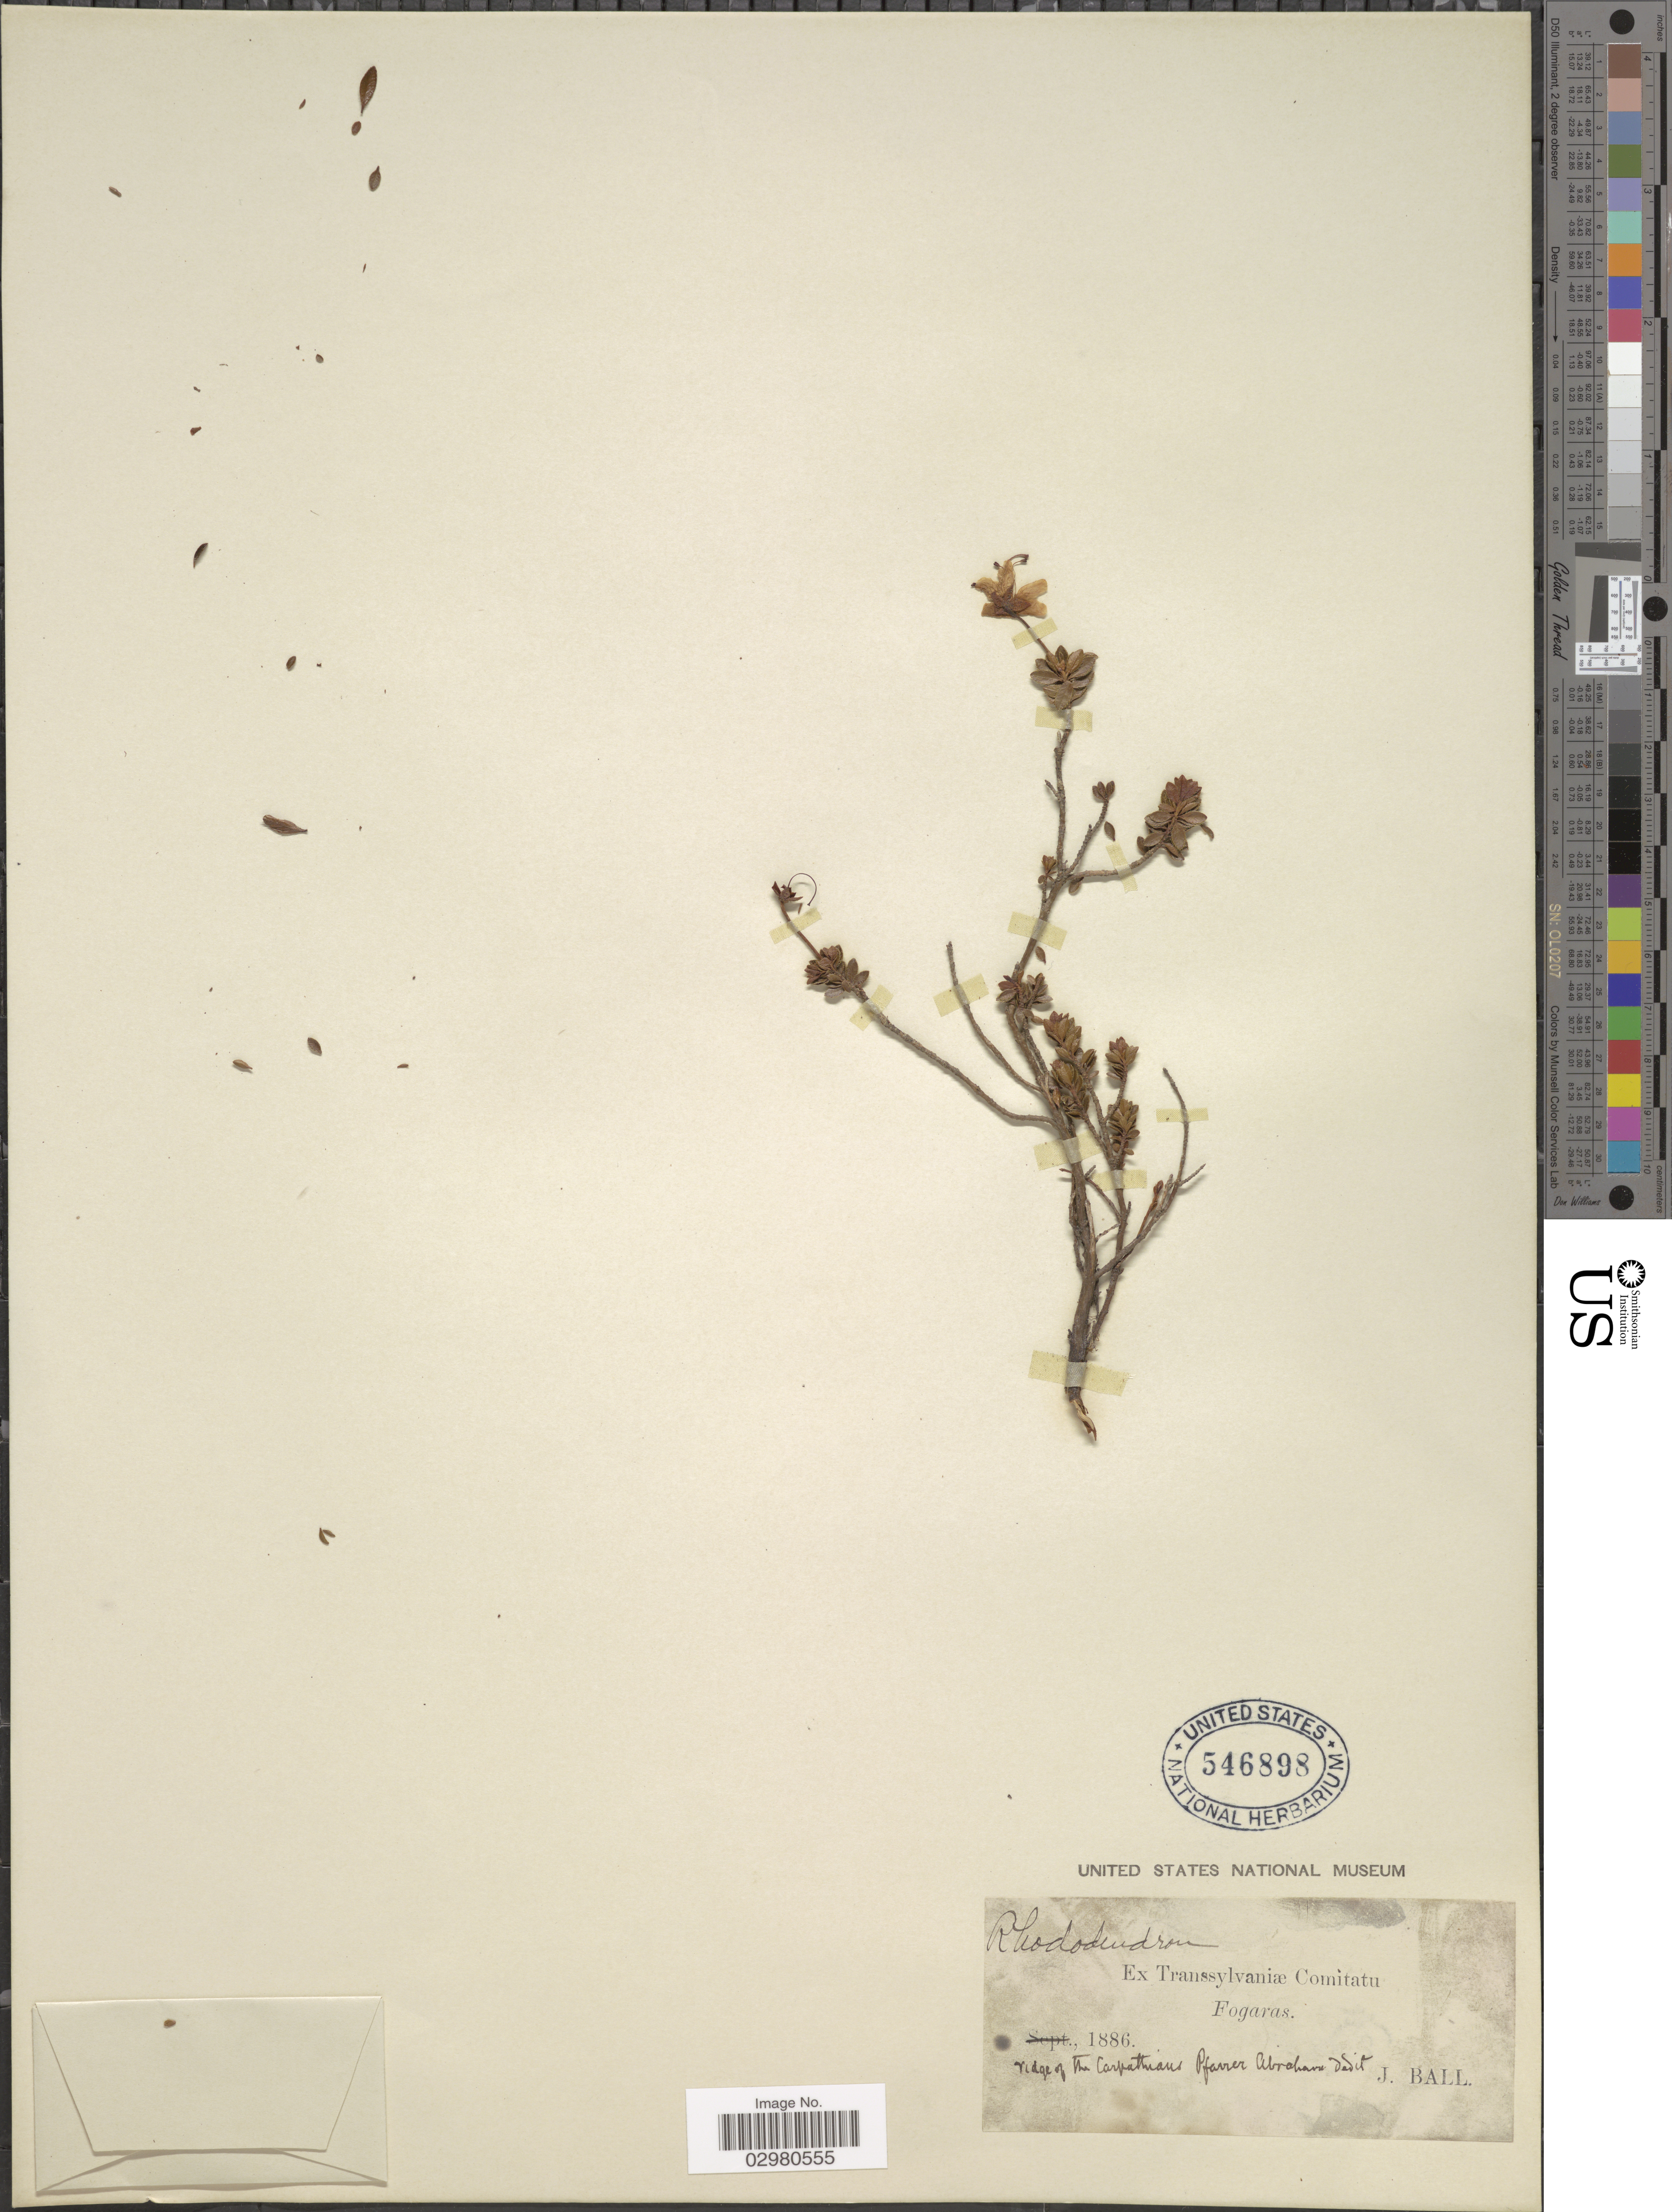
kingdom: Plantae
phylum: Tracheophyta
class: Magnoliopsida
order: Ericales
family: Ericaceae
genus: Rhodothamnus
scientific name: Rhodothamnus sp.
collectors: J. Ball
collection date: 1886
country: Romania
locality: Ex Transsylvaniæ Comitatu. Fogaras.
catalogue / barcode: US 546898